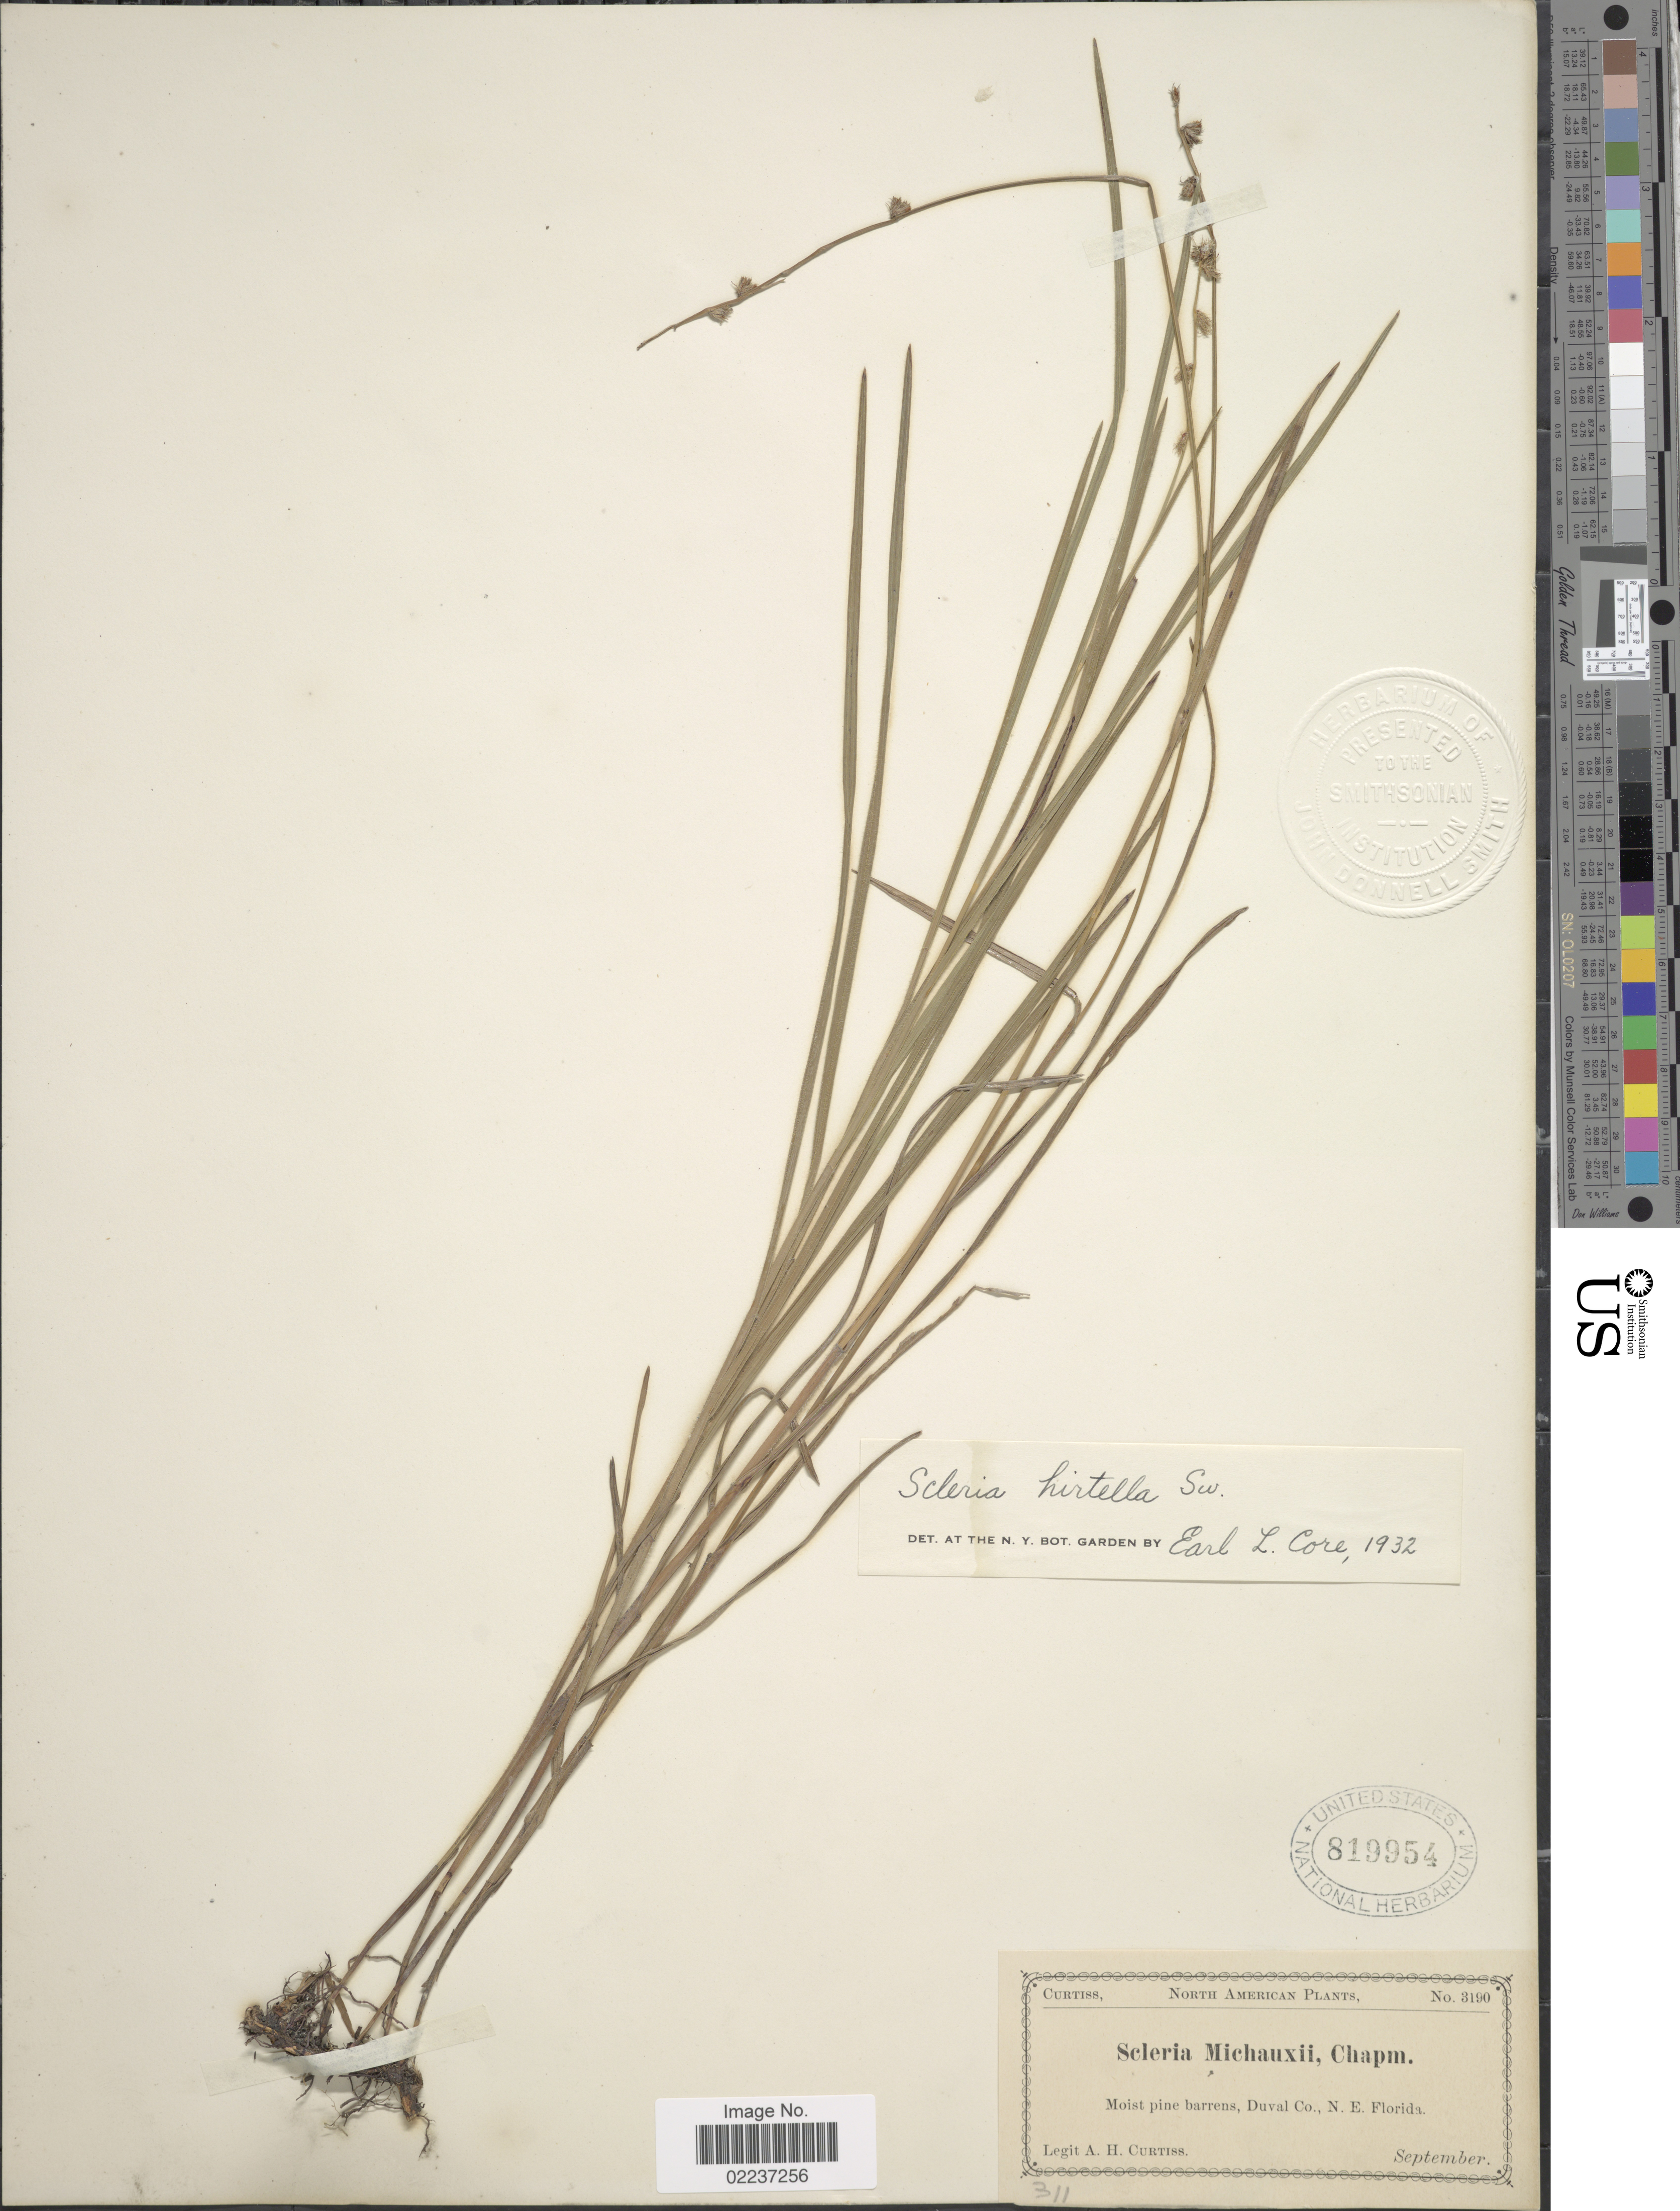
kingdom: Plantae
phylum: Tracheophyta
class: Liliopsida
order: Poales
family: Cyperaceae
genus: Scleria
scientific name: Scleria hirtella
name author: Sw.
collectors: A. H. Curtiss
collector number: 3190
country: United States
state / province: Florida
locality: Duval Co., N.E. Florida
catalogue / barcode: US 819954